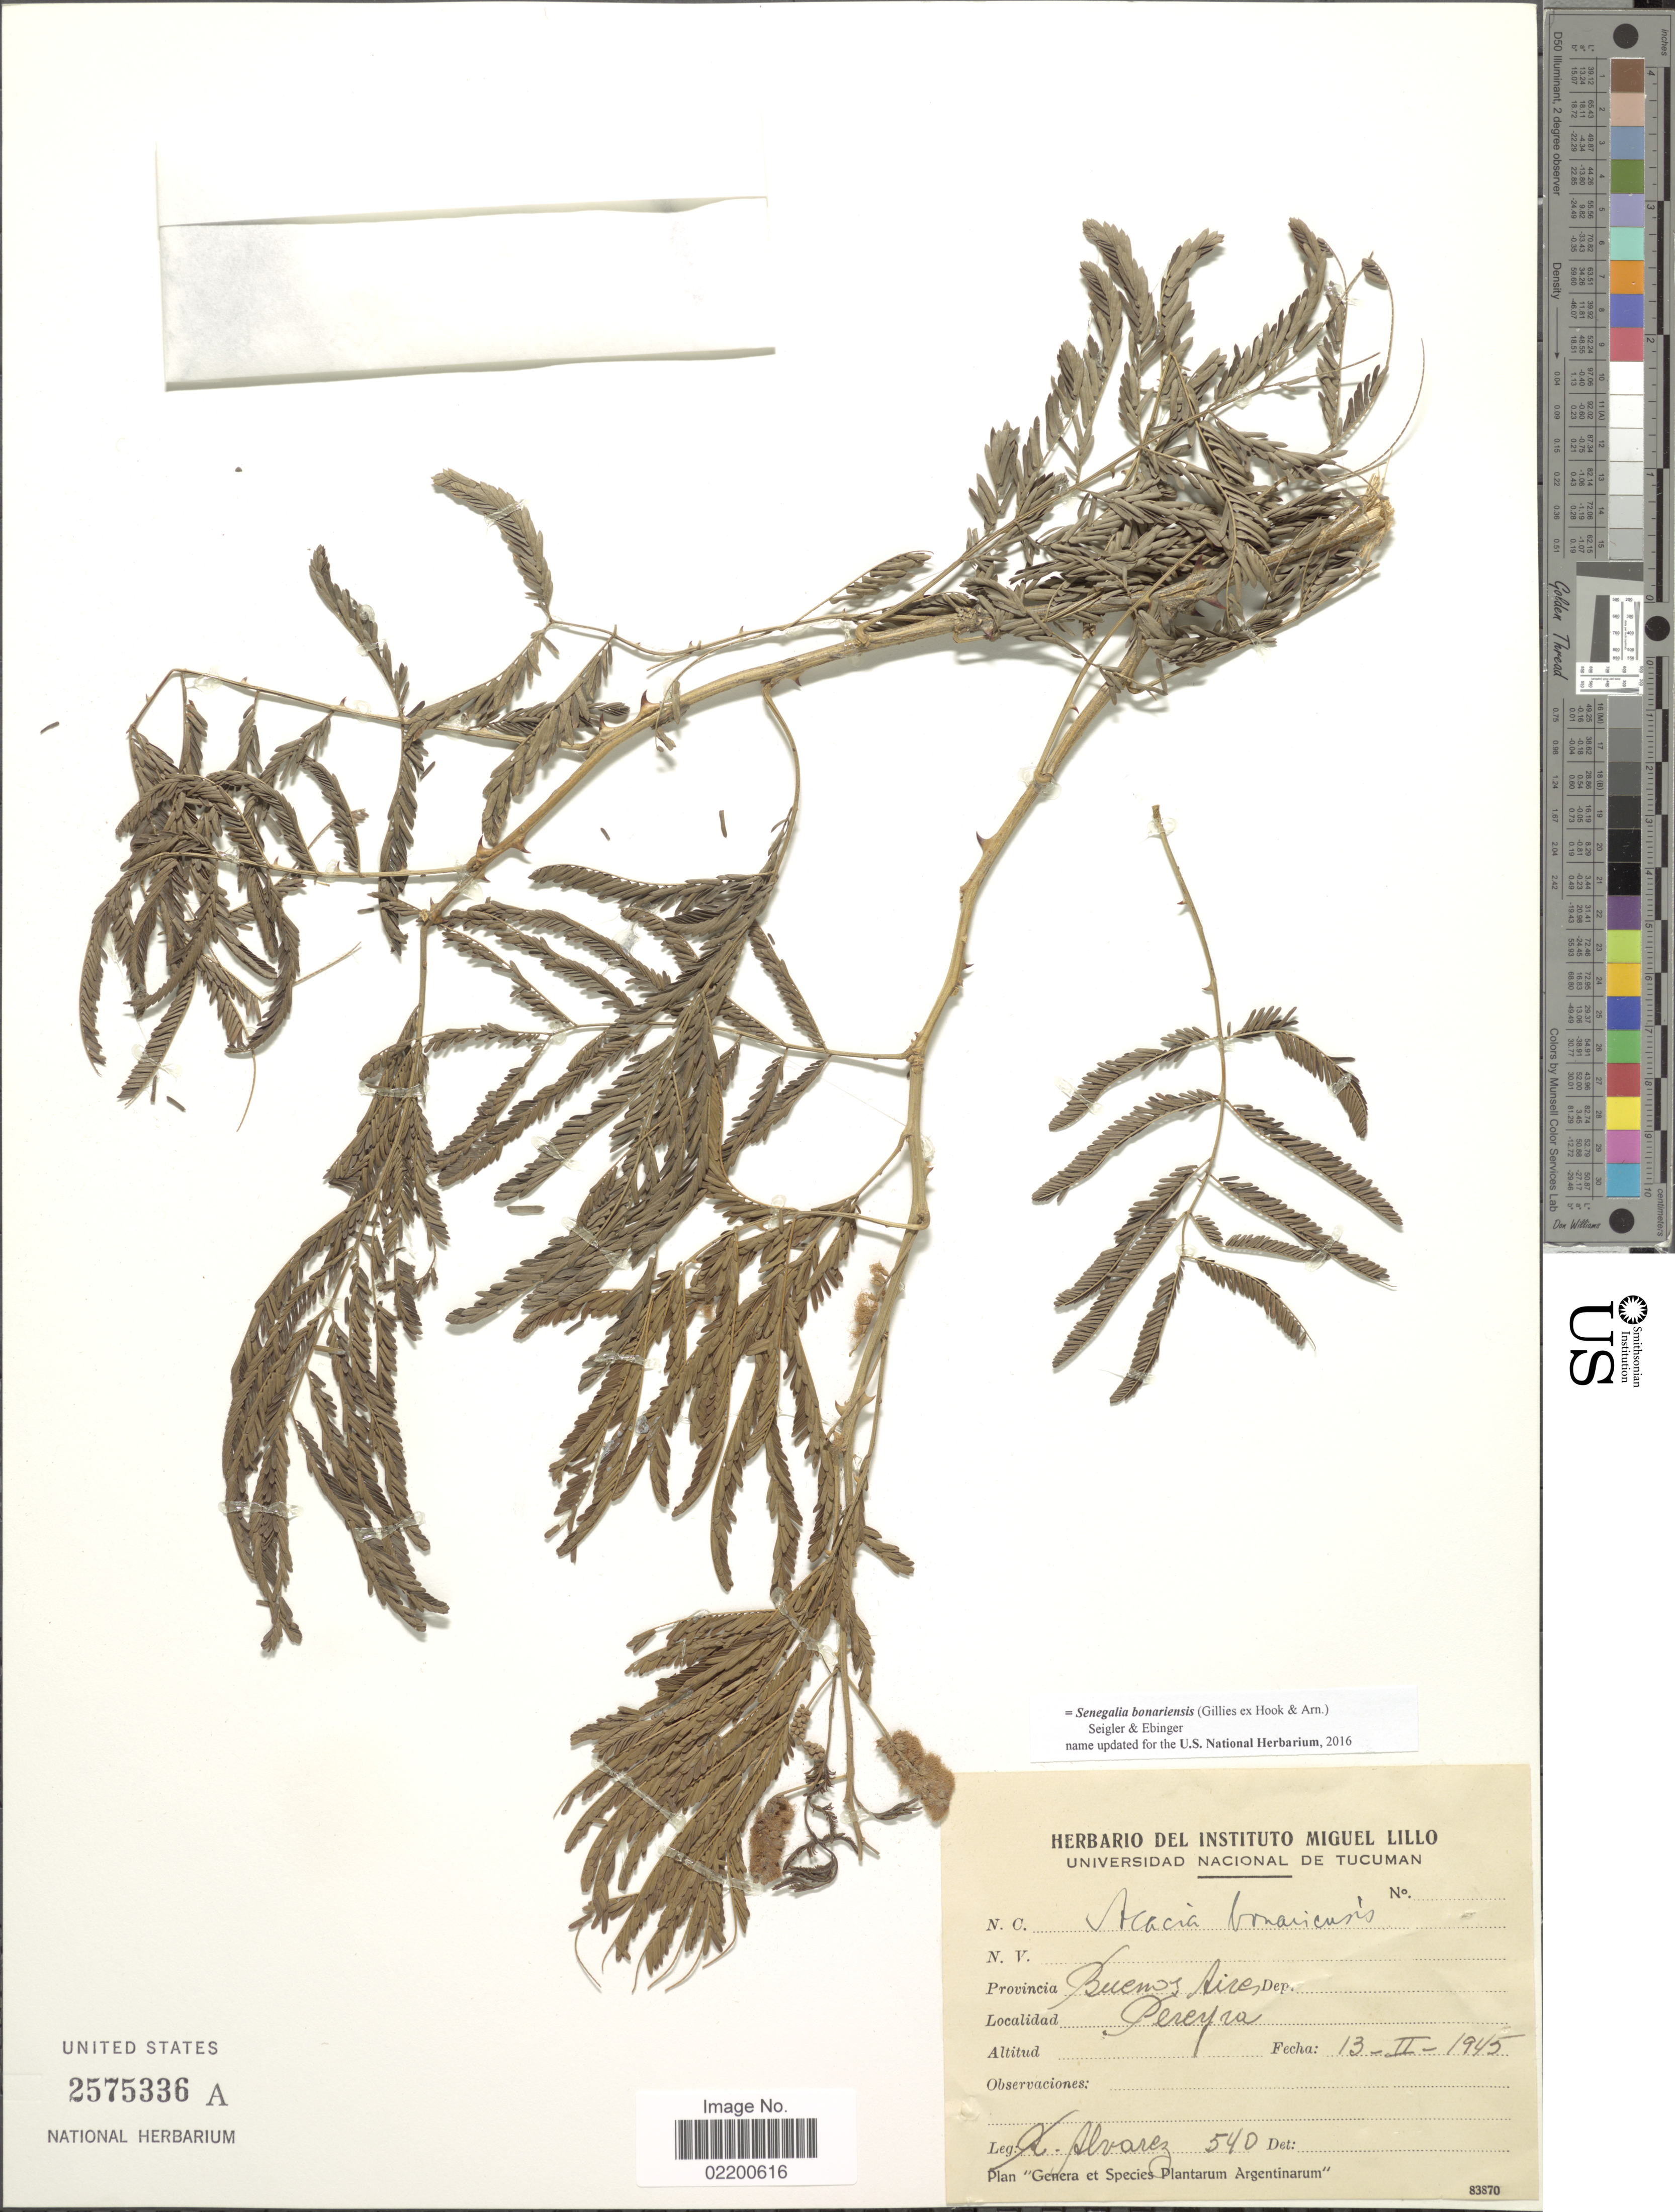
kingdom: Plantae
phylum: Tracheophyta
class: Magnoliopsida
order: Fabales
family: Fabaceae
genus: Senegalia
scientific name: Senegalia bonariensis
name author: (Gillies ex Hook. & Arn.) Seigler & Ebinger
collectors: R. Alvares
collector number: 540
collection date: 1945-02-13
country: Argentina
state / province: Buenos Aires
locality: Provincia Buenos Aires, Pereyra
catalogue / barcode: US 2575336A